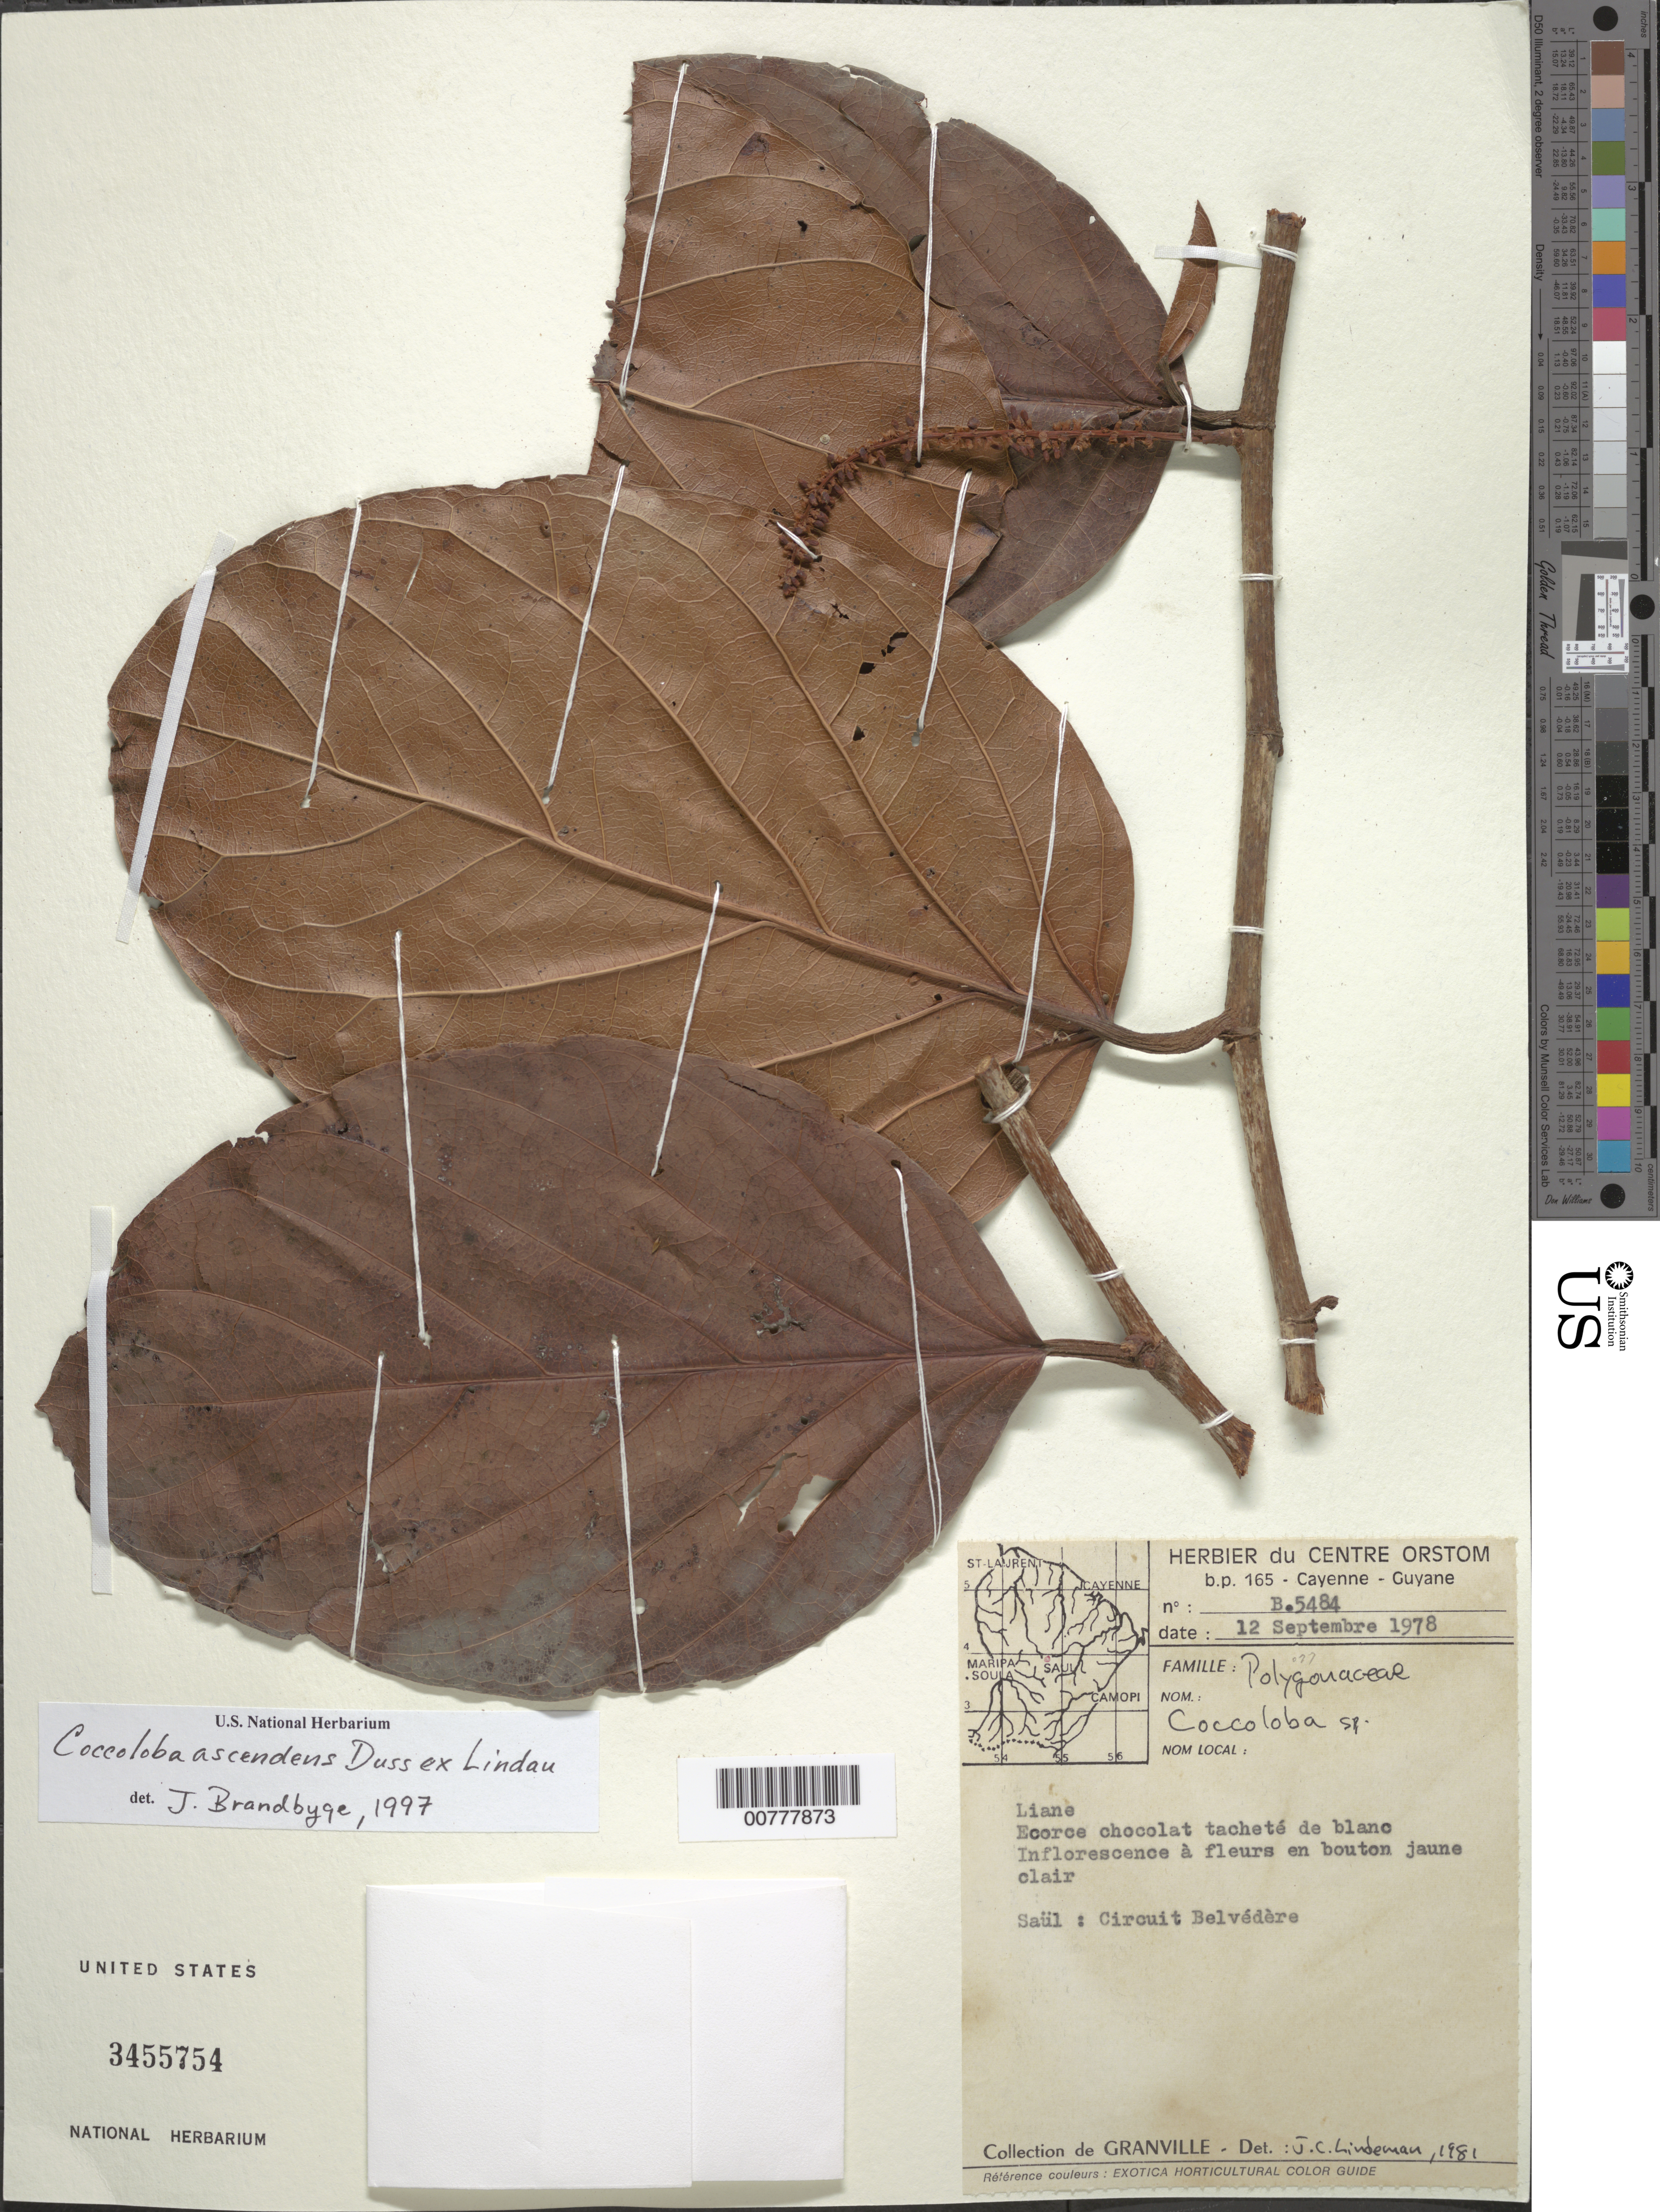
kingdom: Plantae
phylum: Tracheophyta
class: Magnoliopsida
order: Caryophyllales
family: Polygonaceae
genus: Coccoloba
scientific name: Coccoloba ascendens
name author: Duss ex Lindau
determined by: Brandbyge, J.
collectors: J.-J. de Granville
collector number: B 5484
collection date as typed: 12-Sep-78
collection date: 1978-09-12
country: French Guiana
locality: Saül, Circuit Belvedere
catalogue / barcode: US 3455754